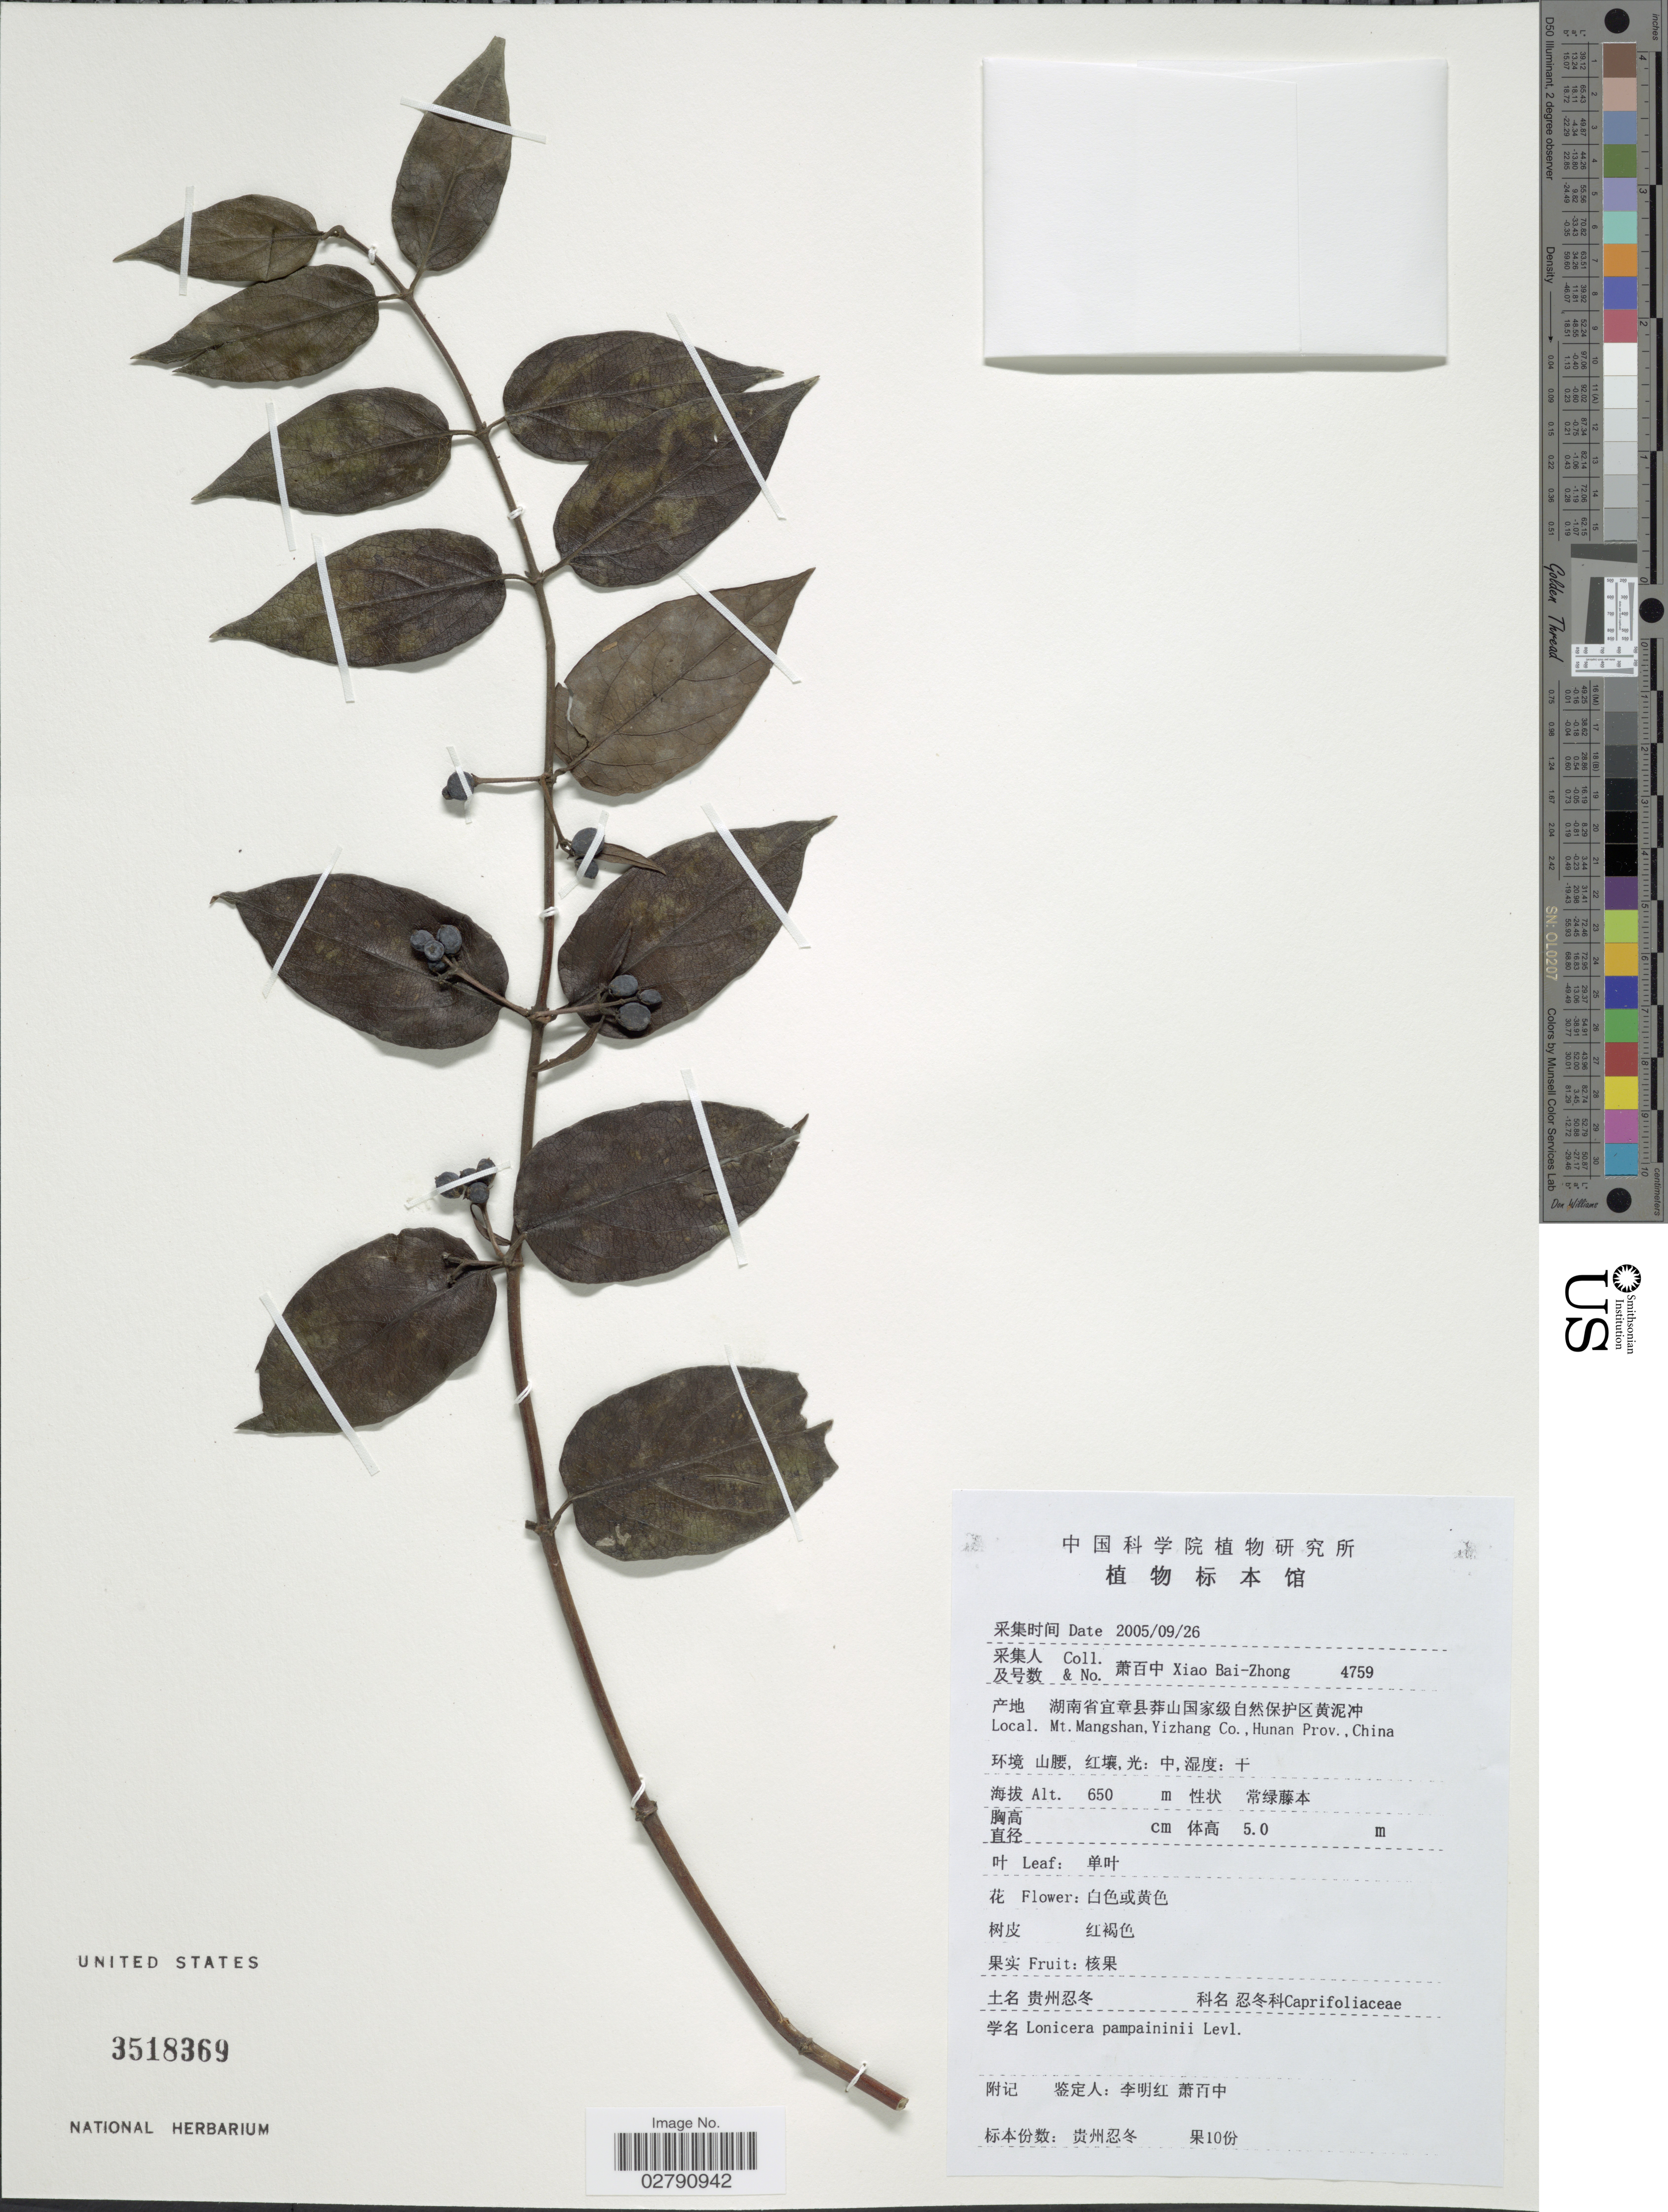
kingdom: Plantae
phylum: Tracheophyta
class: Magnoliopsida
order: Dipsacales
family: Caprifoliaceae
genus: Lonicera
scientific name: Lonicera pampaninii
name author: H. Lév.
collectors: B. Z. Xiao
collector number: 4759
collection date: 2005-09-26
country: China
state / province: Hunan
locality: Mt. Mangshan, Yizhang Co.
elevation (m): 650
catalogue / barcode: US 3518369